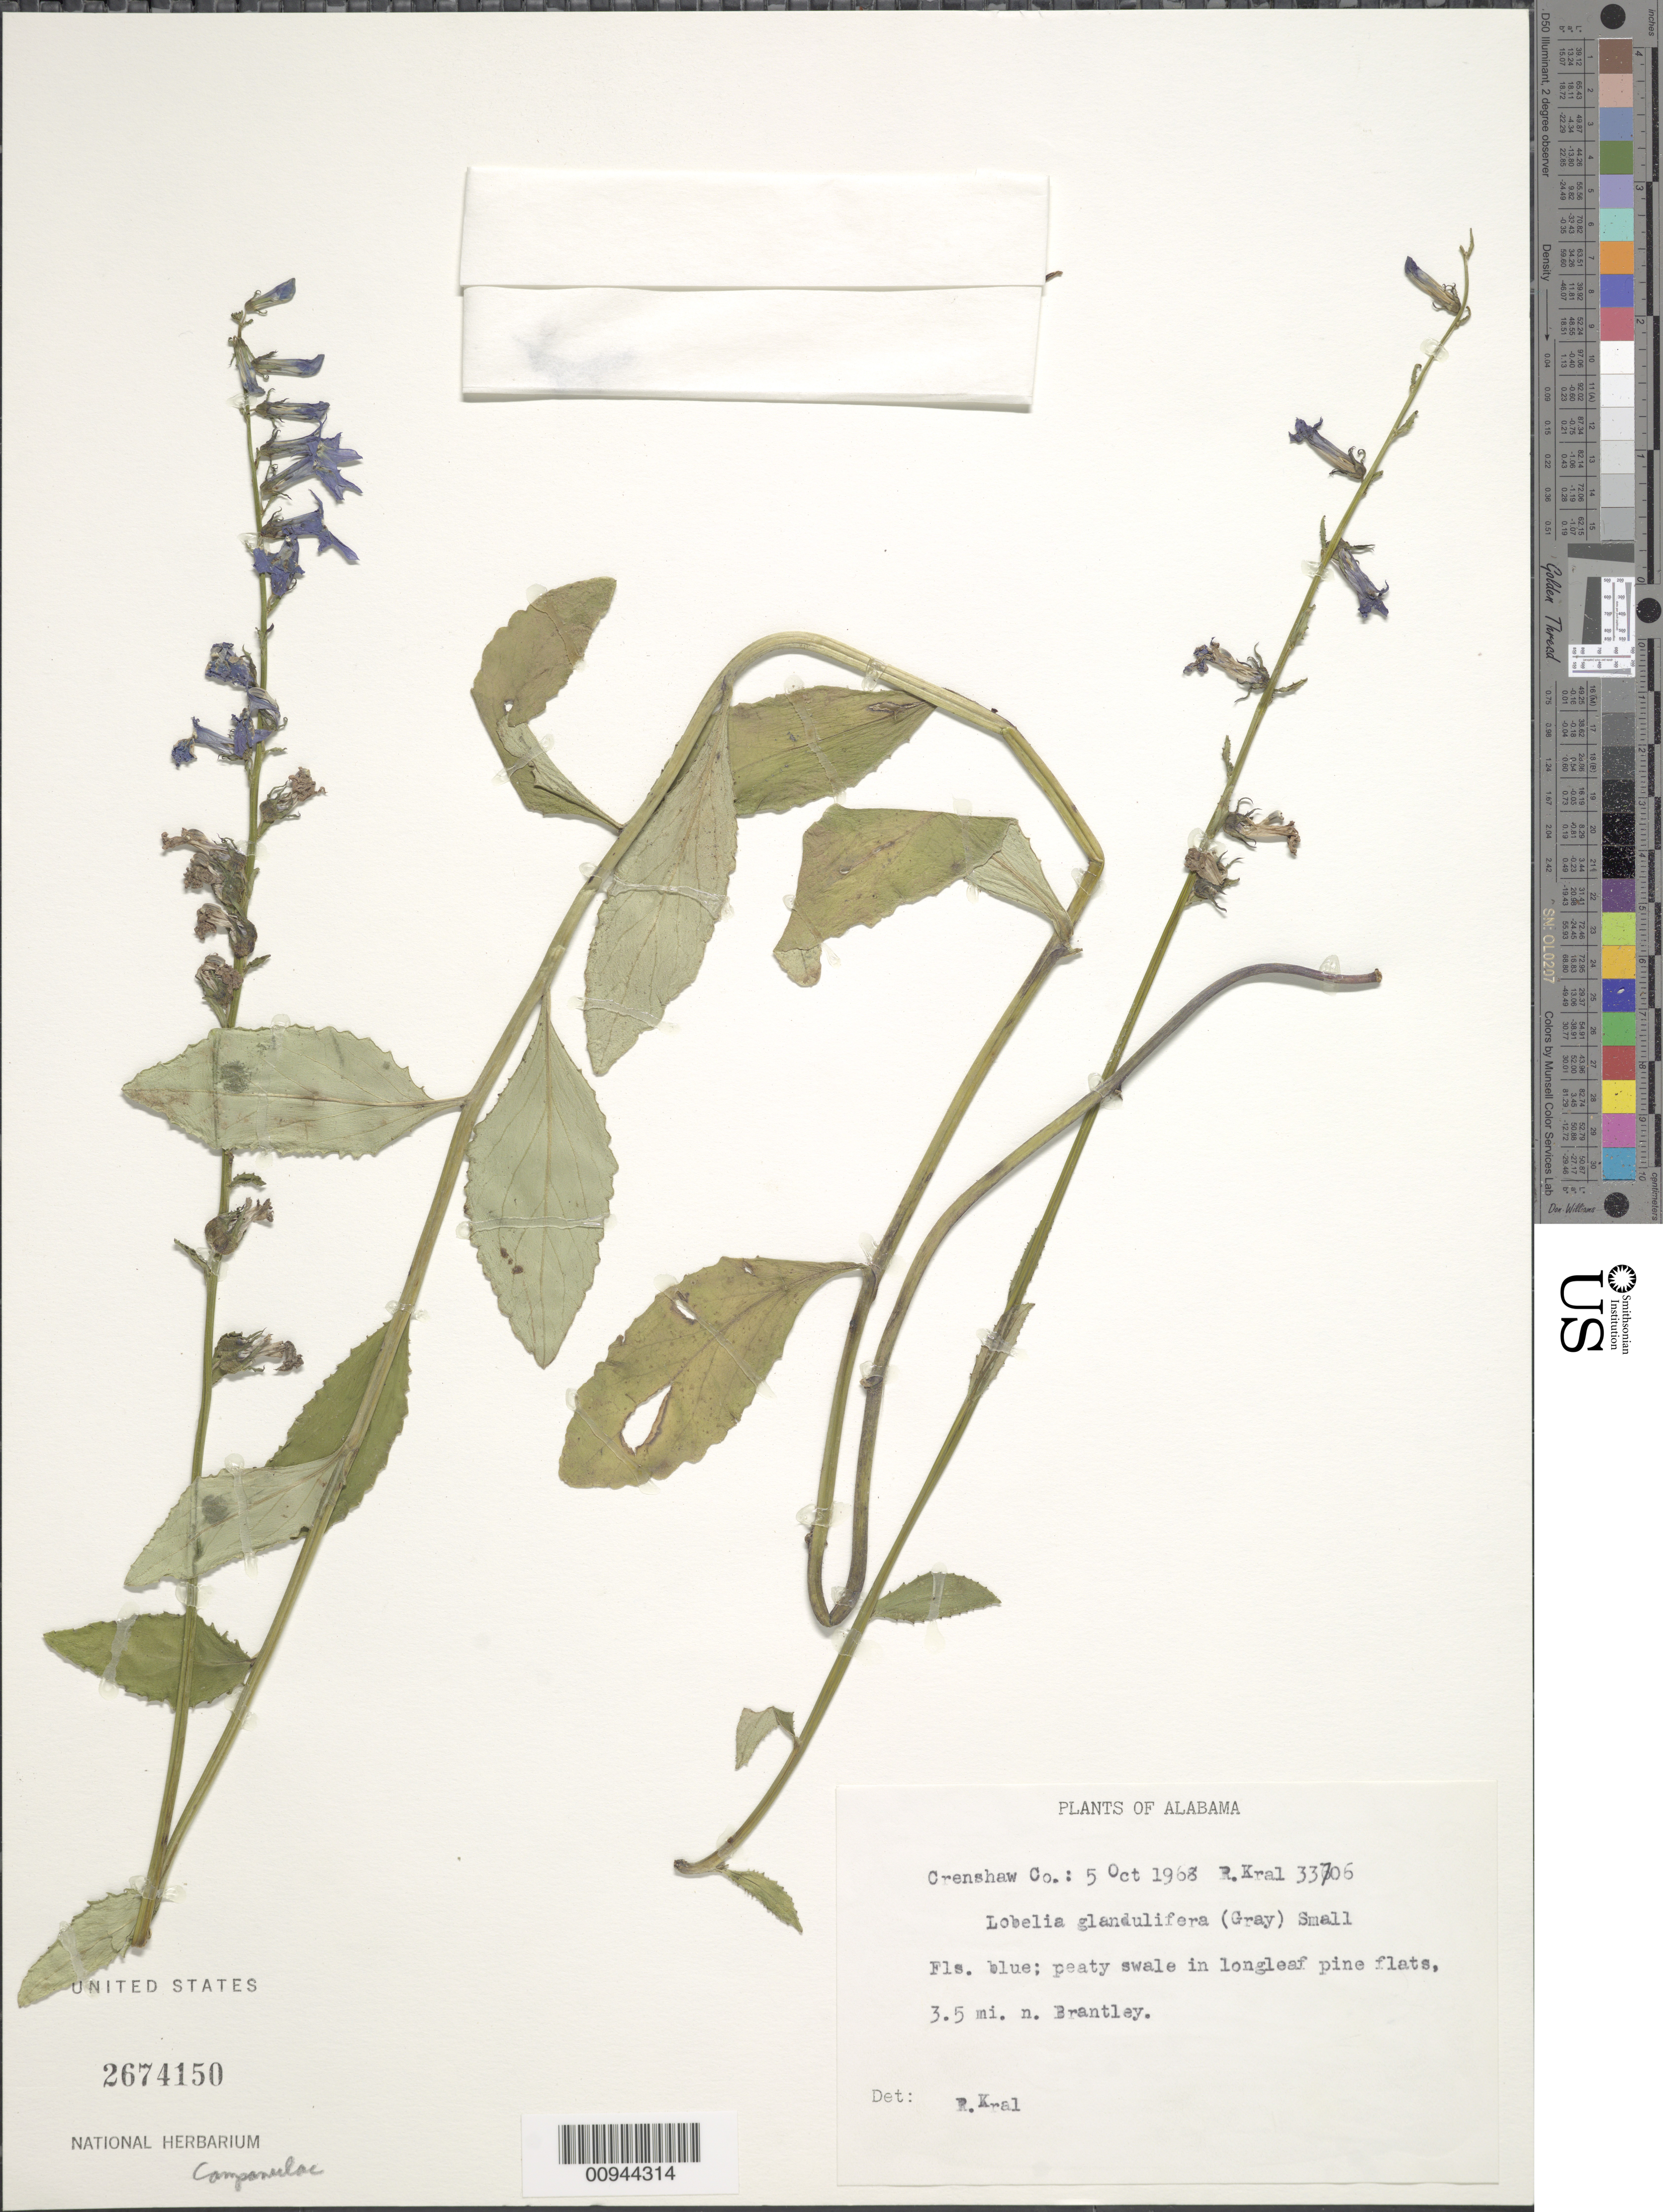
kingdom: Plantae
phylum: Tracheophyta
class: Magnoliopsida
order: Asterales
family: Campanulaceae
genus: Lobelia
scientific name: Lobelia glandulosa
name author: Walter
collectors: R. Kral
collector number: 33706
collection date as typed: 5 Oct 1968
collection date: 1968-10-05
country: United States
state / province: Alabama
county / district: Crenshaw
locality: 3.5 mi. n. Brantley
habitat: peaty swale in longleaf pine flats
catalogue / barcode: US 2674150